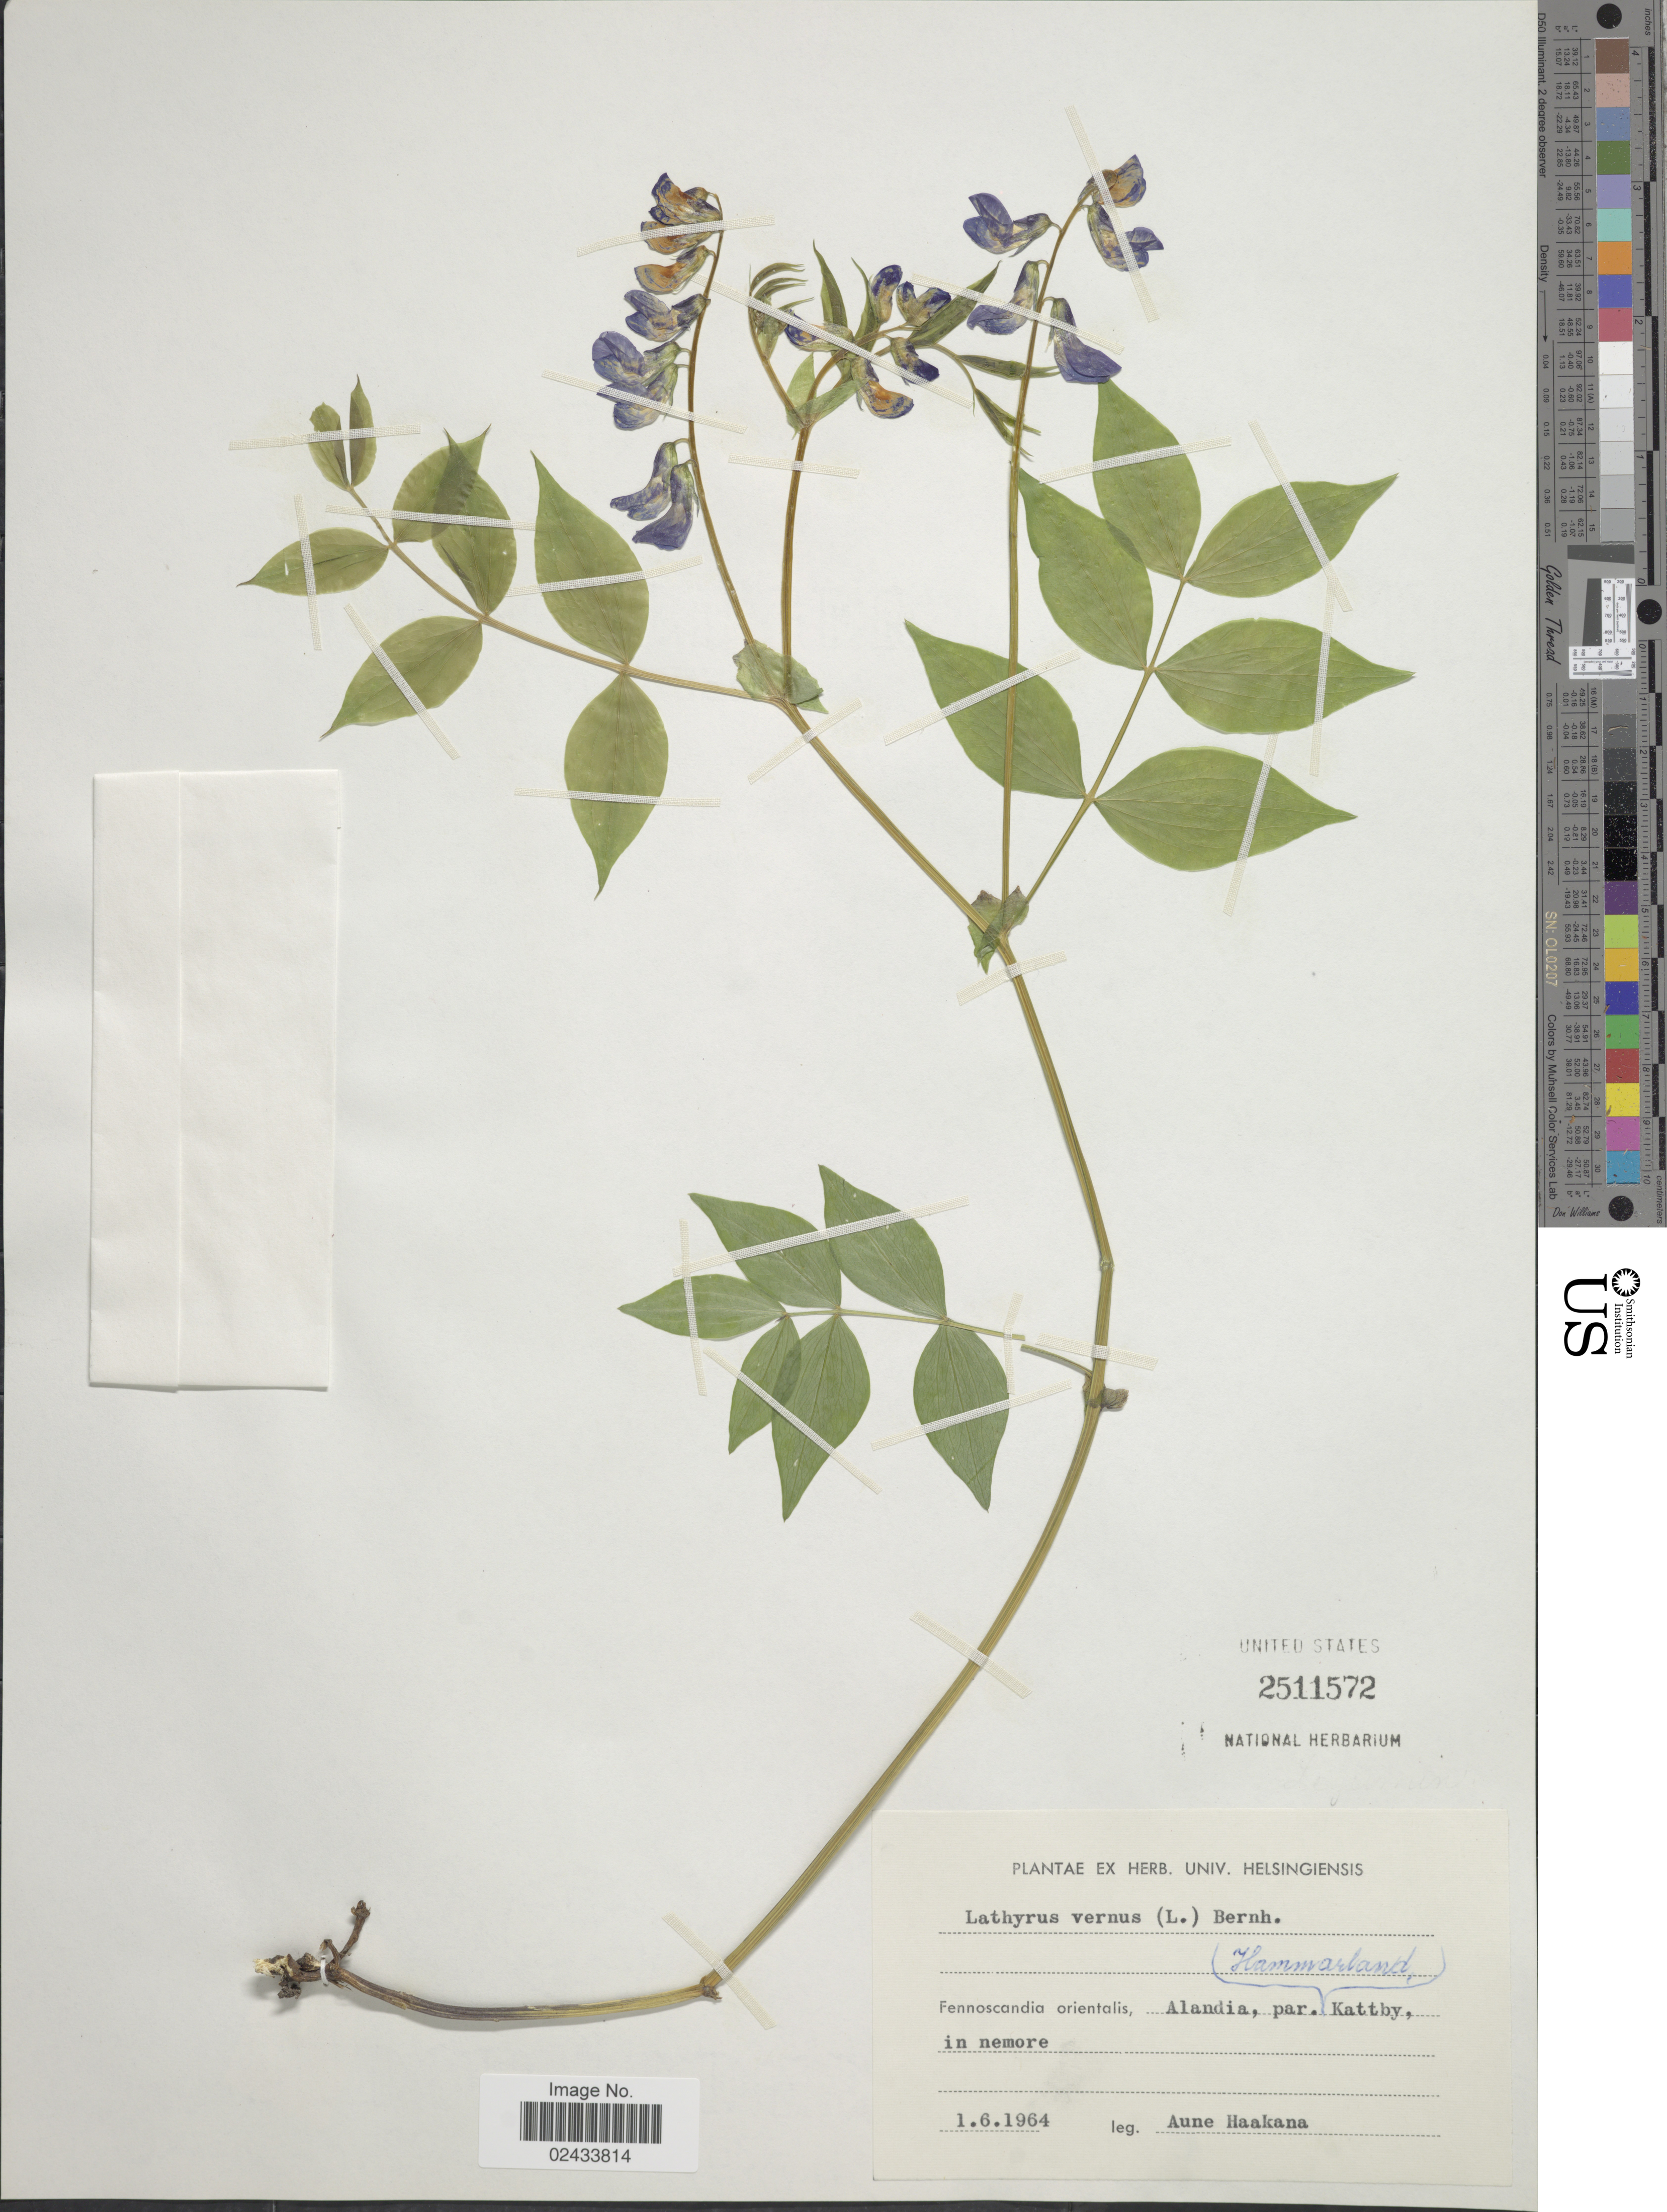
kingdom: Plantae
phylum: Tracheophyta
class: Magnoliopsida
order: Fabales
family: Fabaceae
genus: Lathyrus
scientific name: Lathyrus vernus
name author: (L.) Bernh.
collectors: A. Haakana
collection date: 1964-06-01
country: Finland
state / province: Ahvenanmaa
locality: Fennoscandia orientalis, Alandia, par Hammarland. Kattby, in nemore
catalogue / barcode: US 2511572